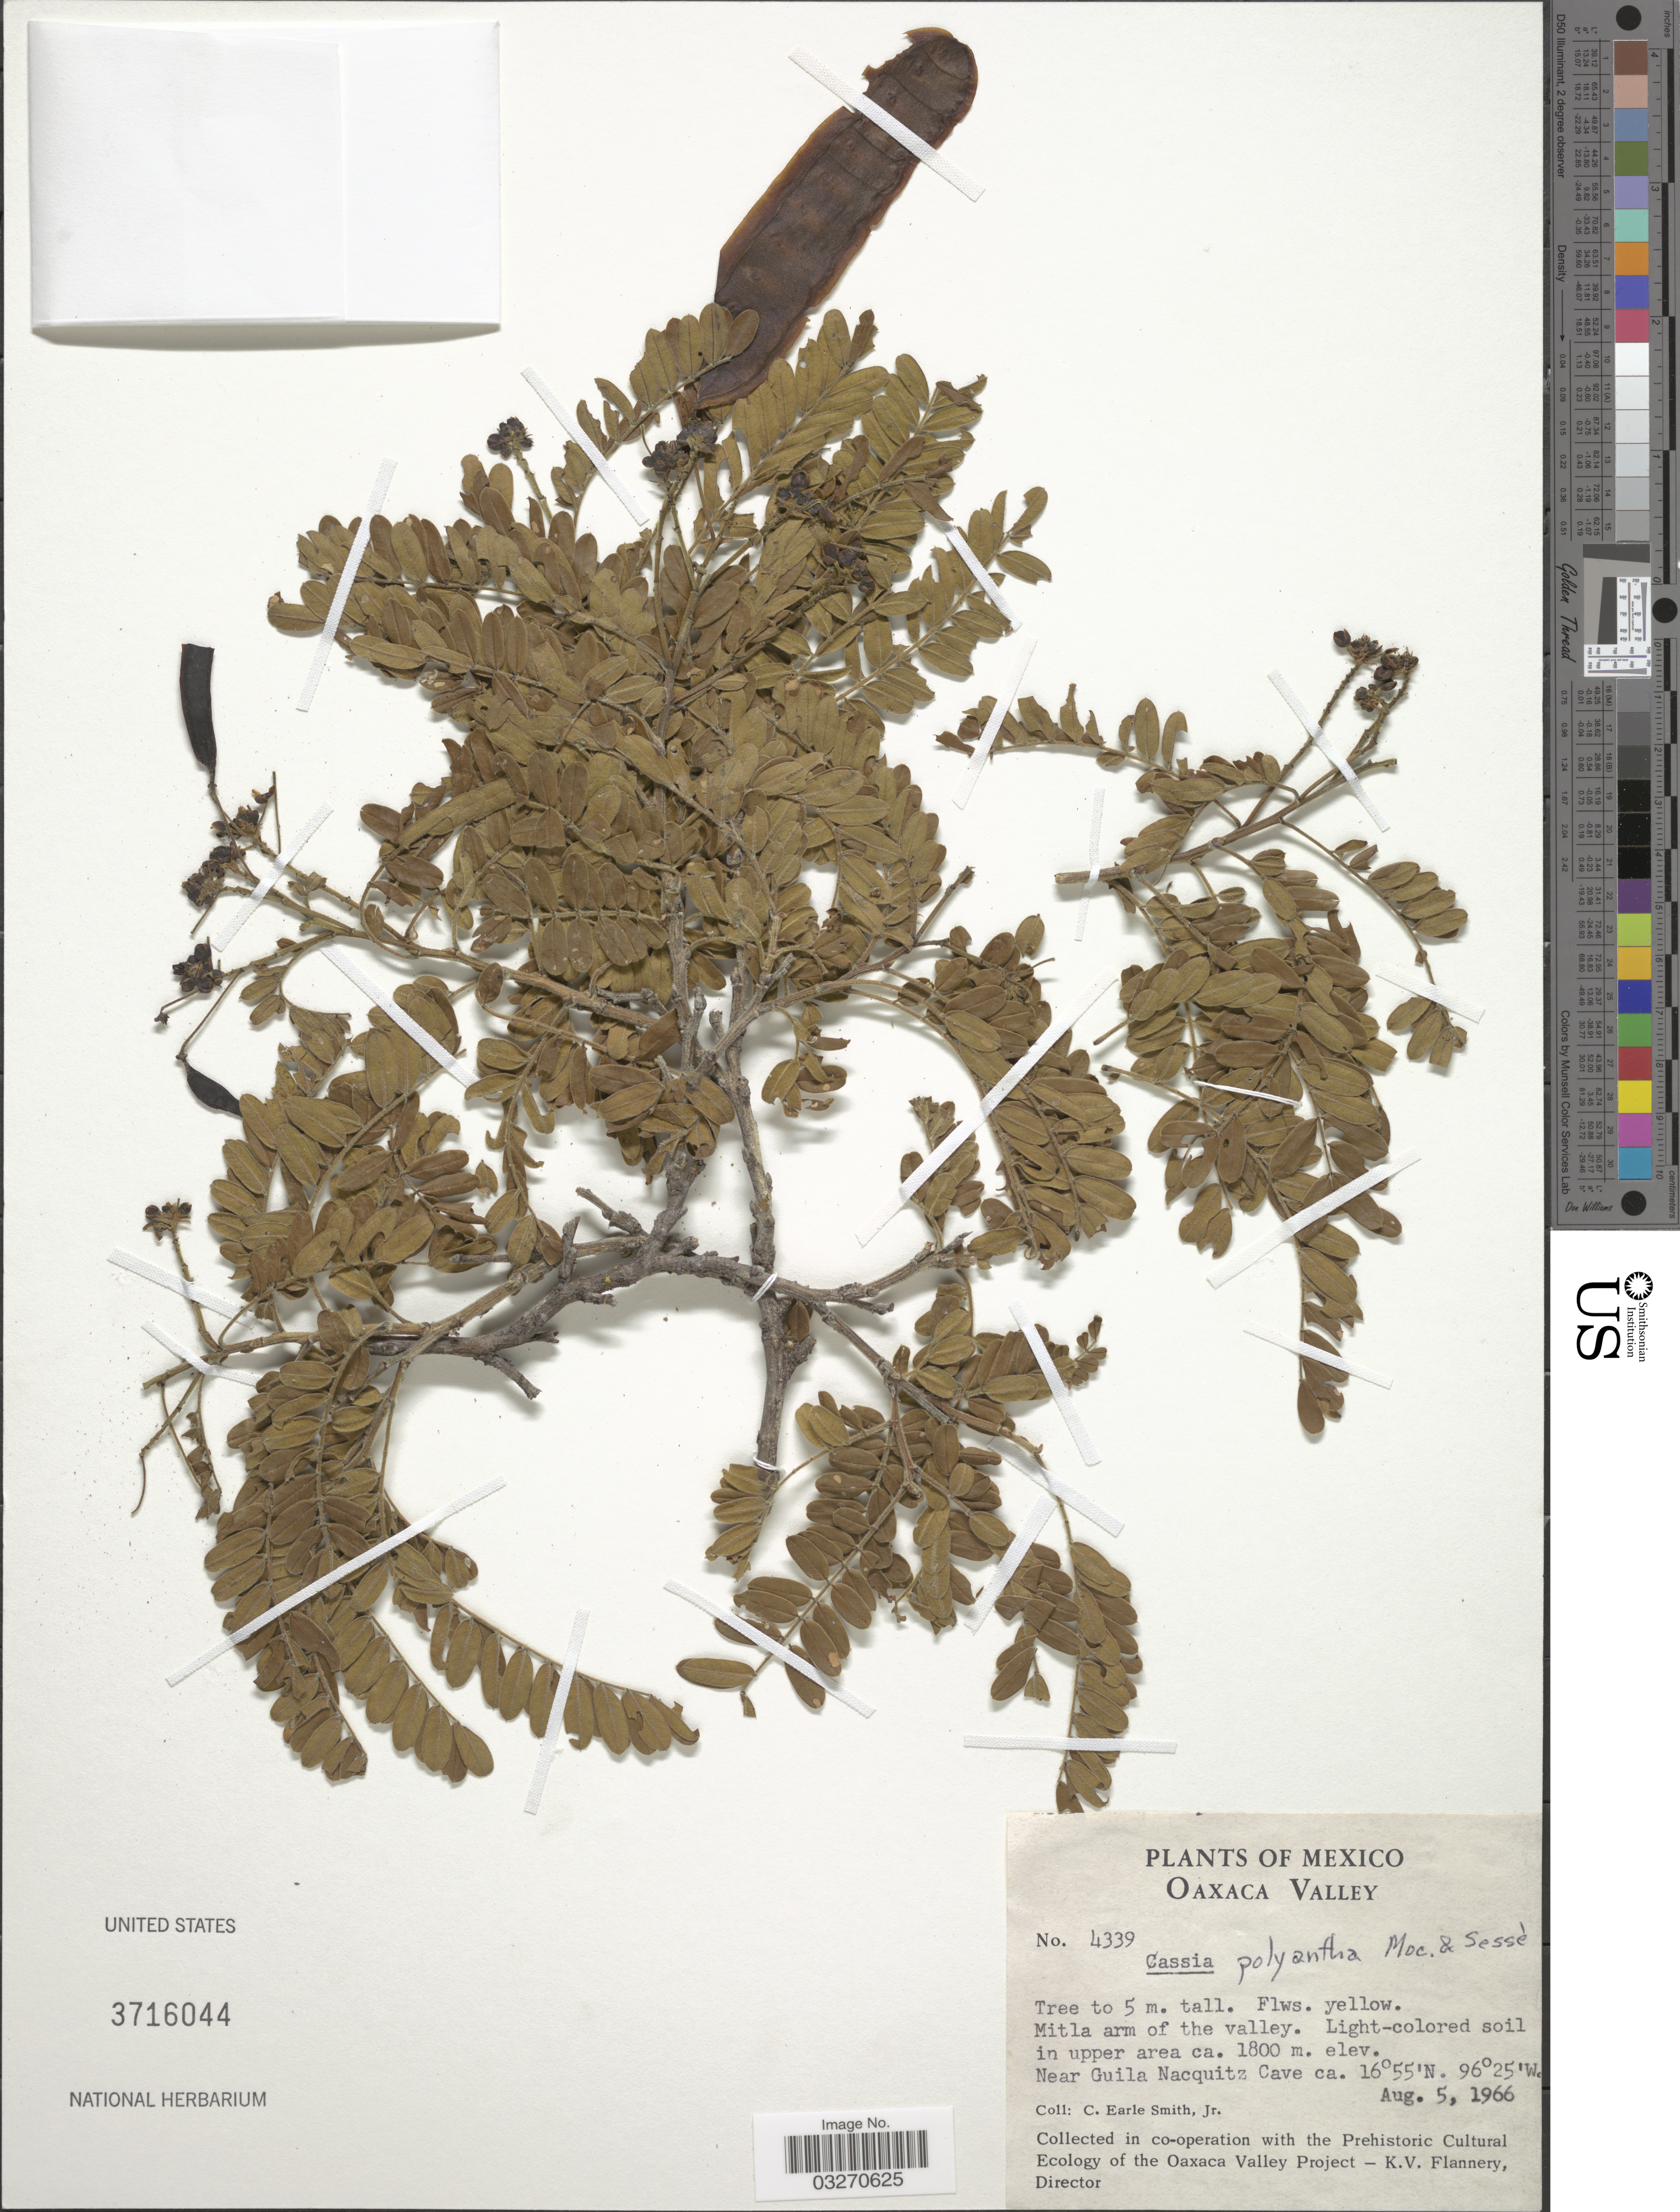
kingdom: Plantae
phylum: Tracheophyta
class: Magnoliopsida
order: Fabales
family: Fabaceae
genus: Cassia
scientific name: Cassia polyantha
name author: Collad.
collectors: C. E. Smith Jr.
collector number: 4339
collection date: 1966-08-05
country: Mexico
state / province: Oaxaca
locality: Oaxaca Valley. Mitla arm of the valley. Near Guila Nacquitz Cave.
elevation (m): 1800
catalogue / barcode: US 3716044